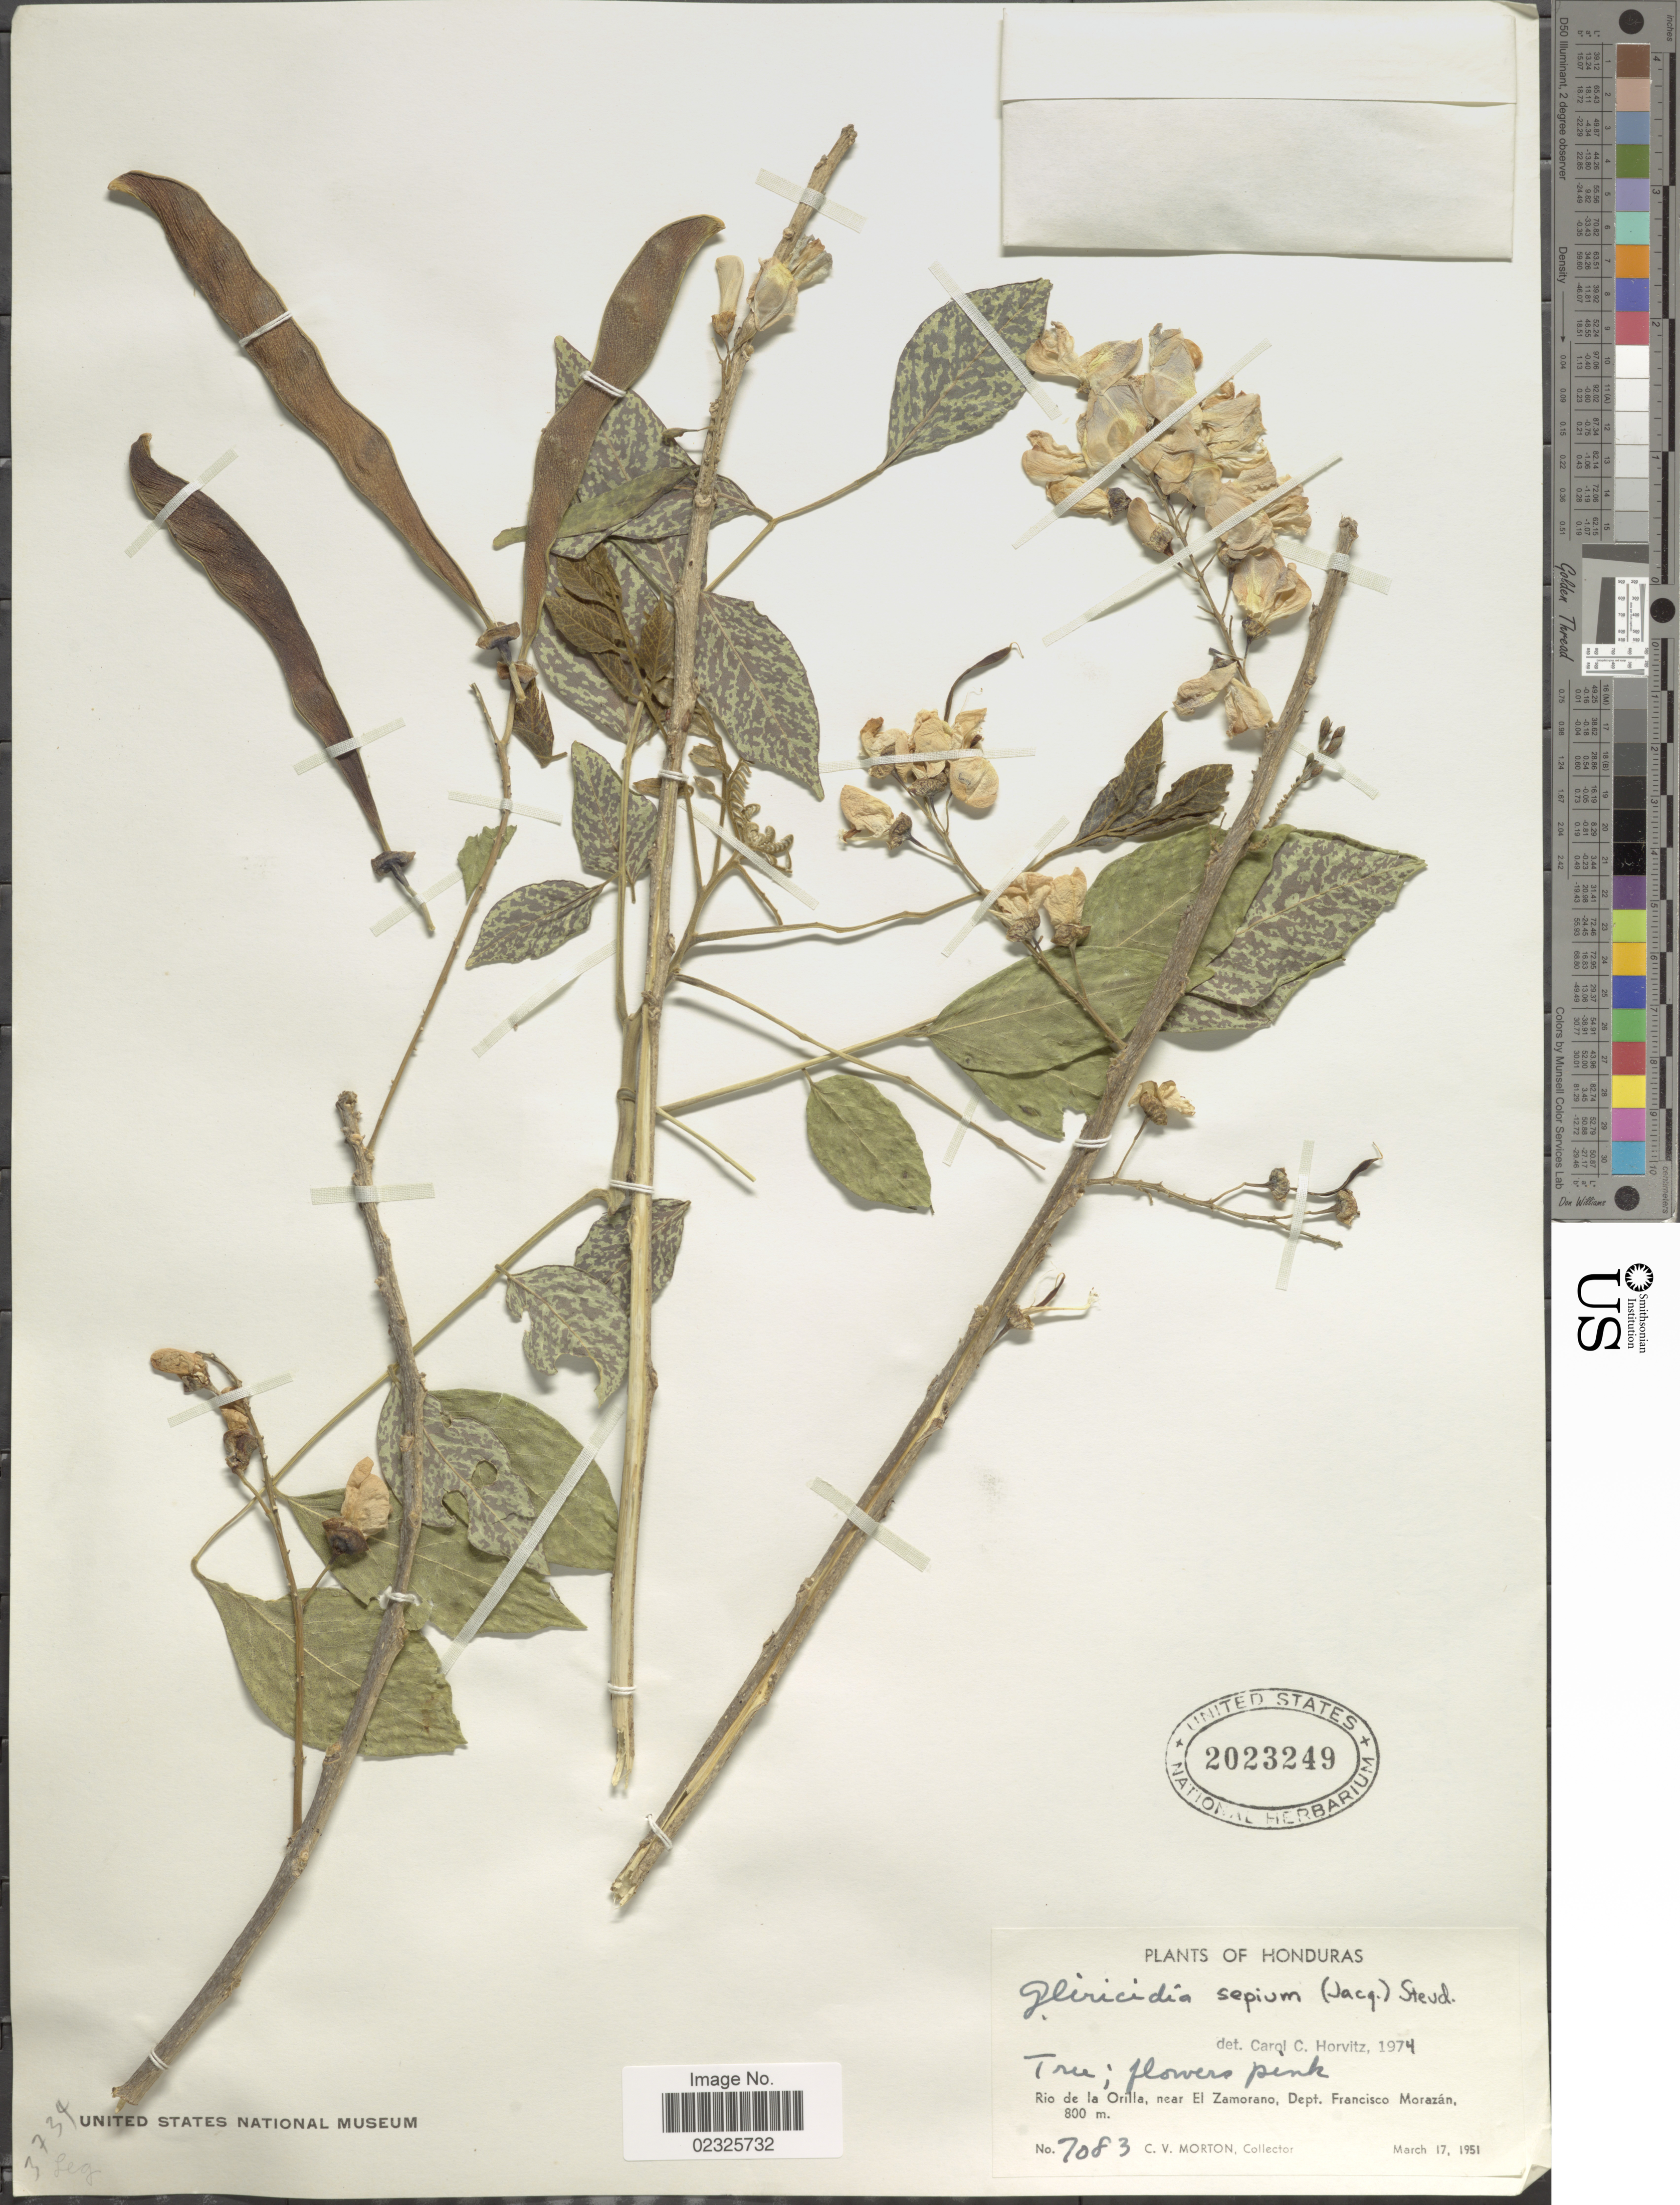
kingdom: Plantae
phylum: Tracheophyta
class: Magnoliopsida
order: Fabales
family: Fabaceae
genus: Gliricidia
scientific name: Gliricidia sepium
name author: (Jacq.) Kunth ex Walp.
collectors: C. V. Morton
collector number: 7083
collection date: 1951-03-17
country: Honduras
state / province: Fco. Morazán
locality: Rio de la Orilla, near El Zamorano, Dept. Francisco Morazan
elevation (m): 800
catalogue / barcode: US 2023249